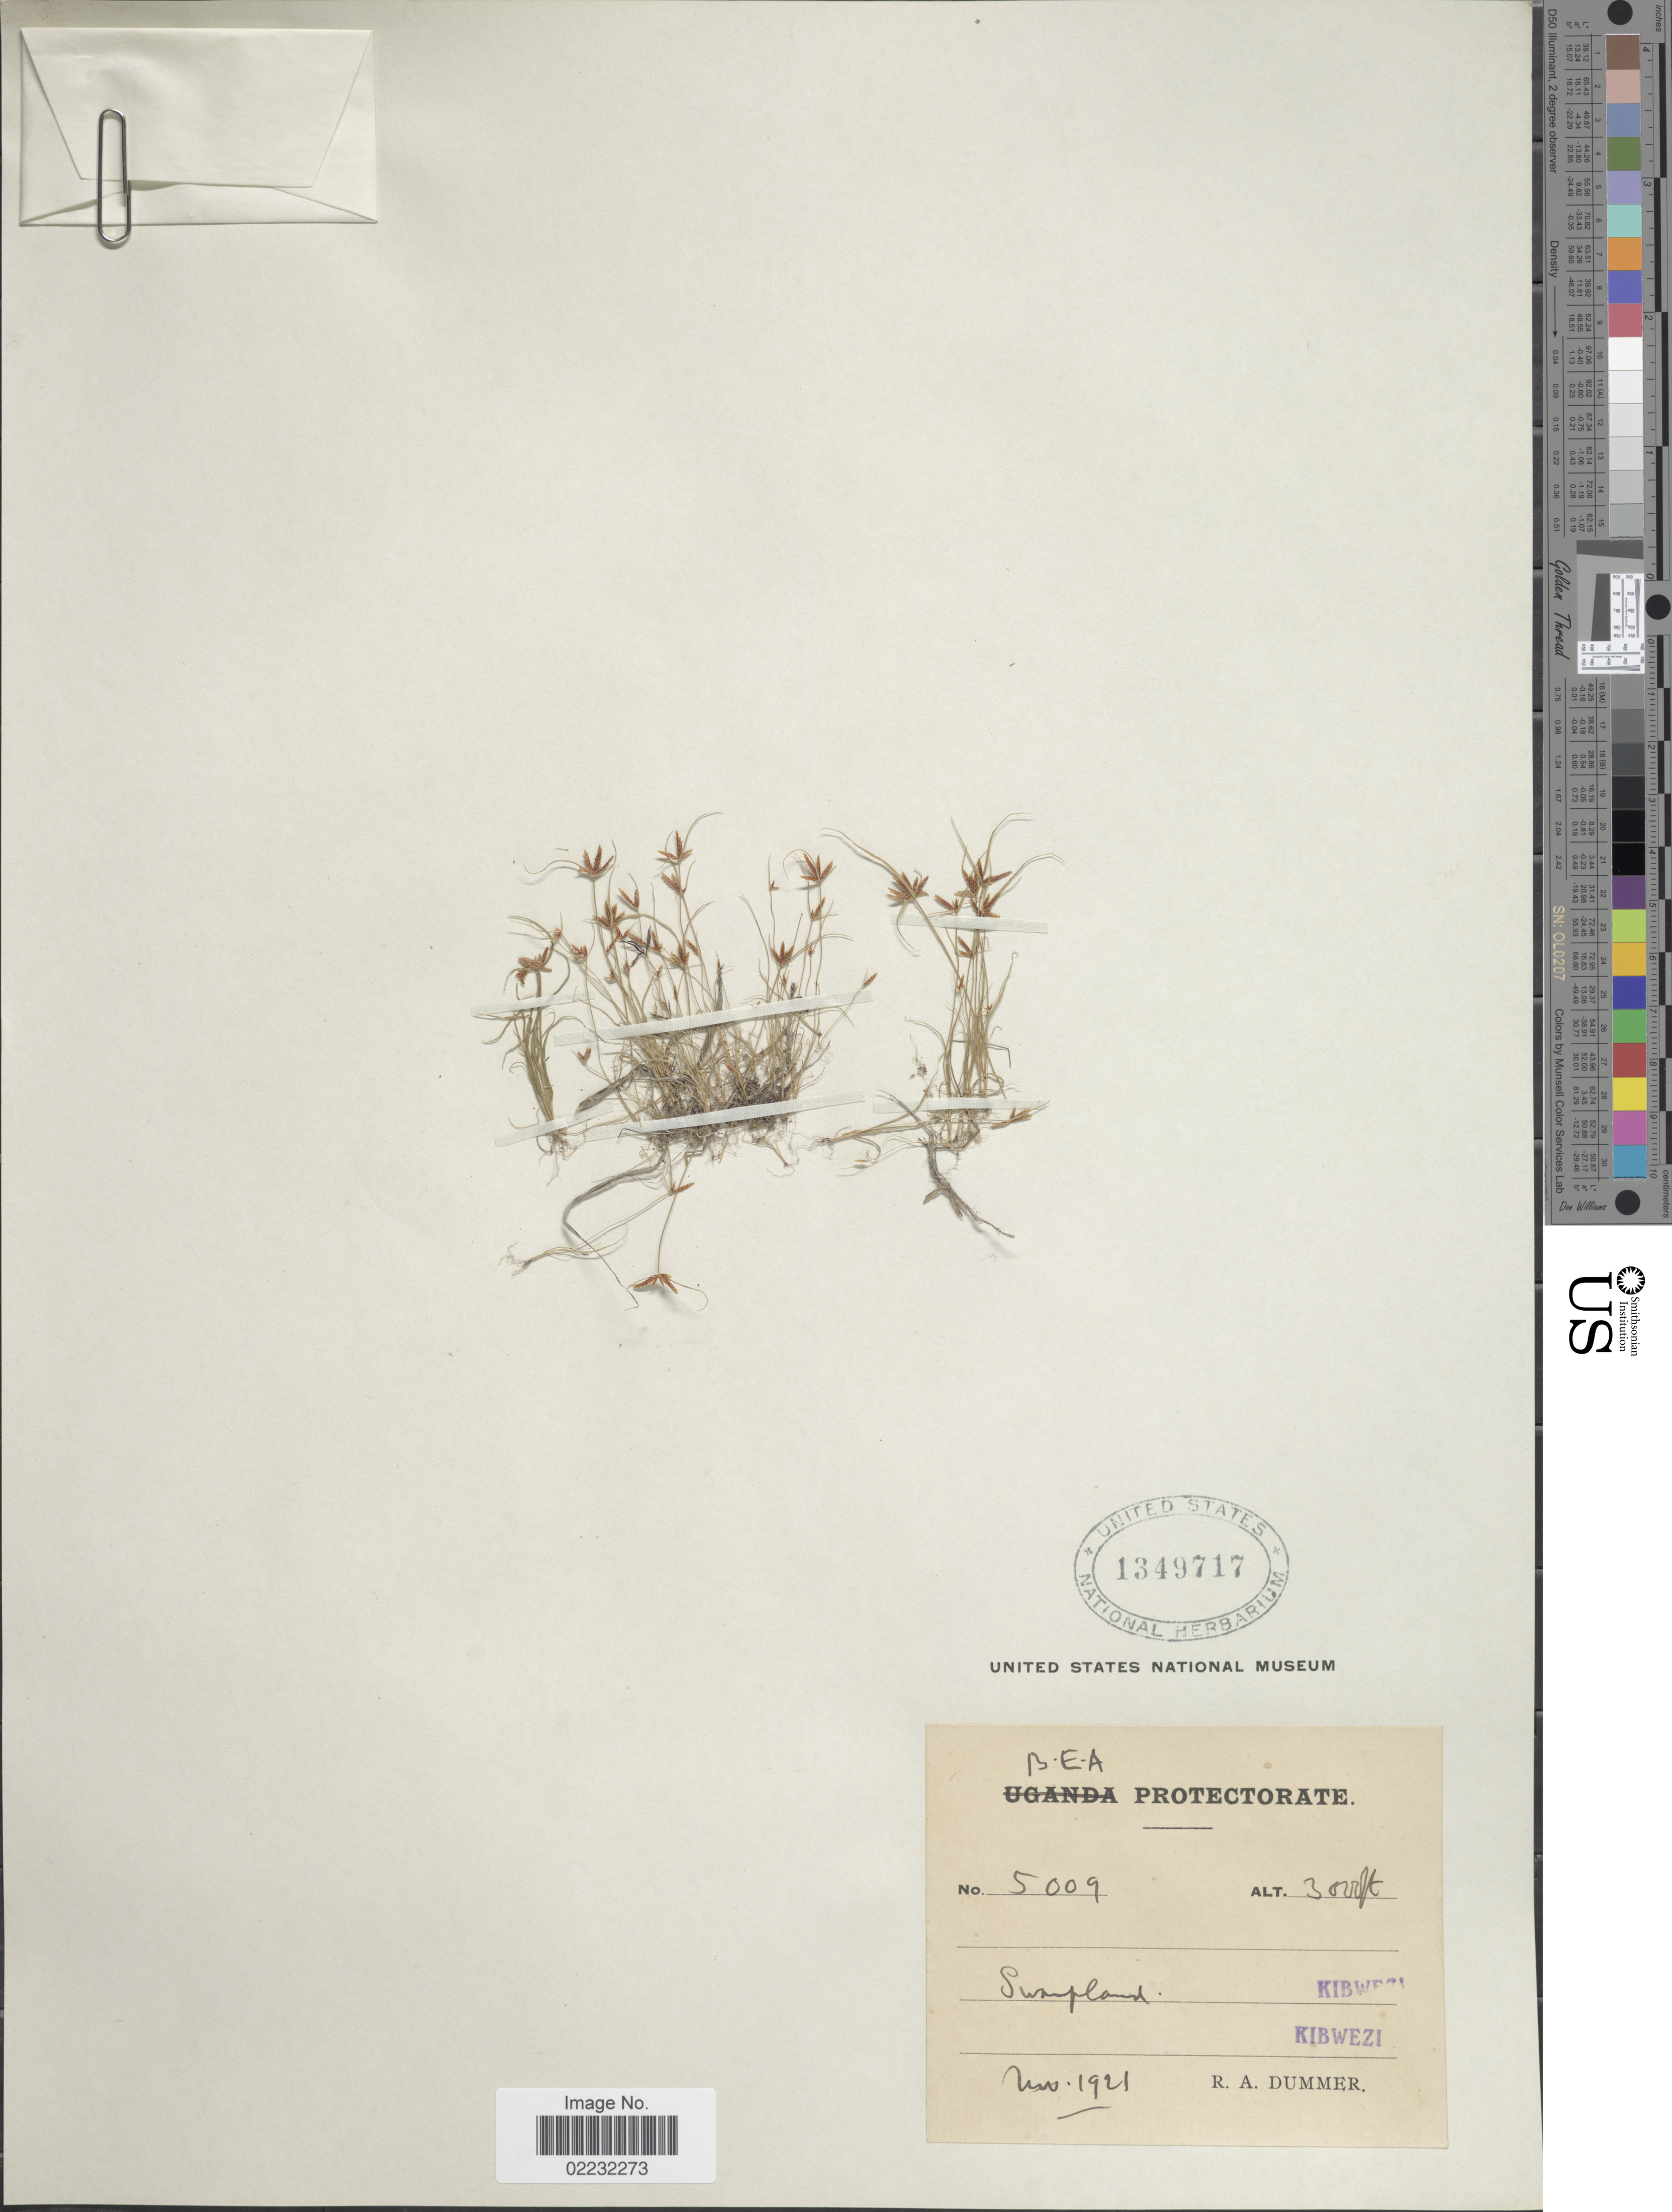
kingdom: Plantae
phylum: Tracheophyta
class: Liliopsida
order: Poales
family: Cyperaceae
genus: Cyperus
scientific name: Cyperus sp.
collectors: R. Dümmer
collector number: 5009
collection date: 1921-11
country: Kenya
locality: B.E.A., swampland, Kibwezi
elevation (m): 914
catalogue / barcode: US 1349717